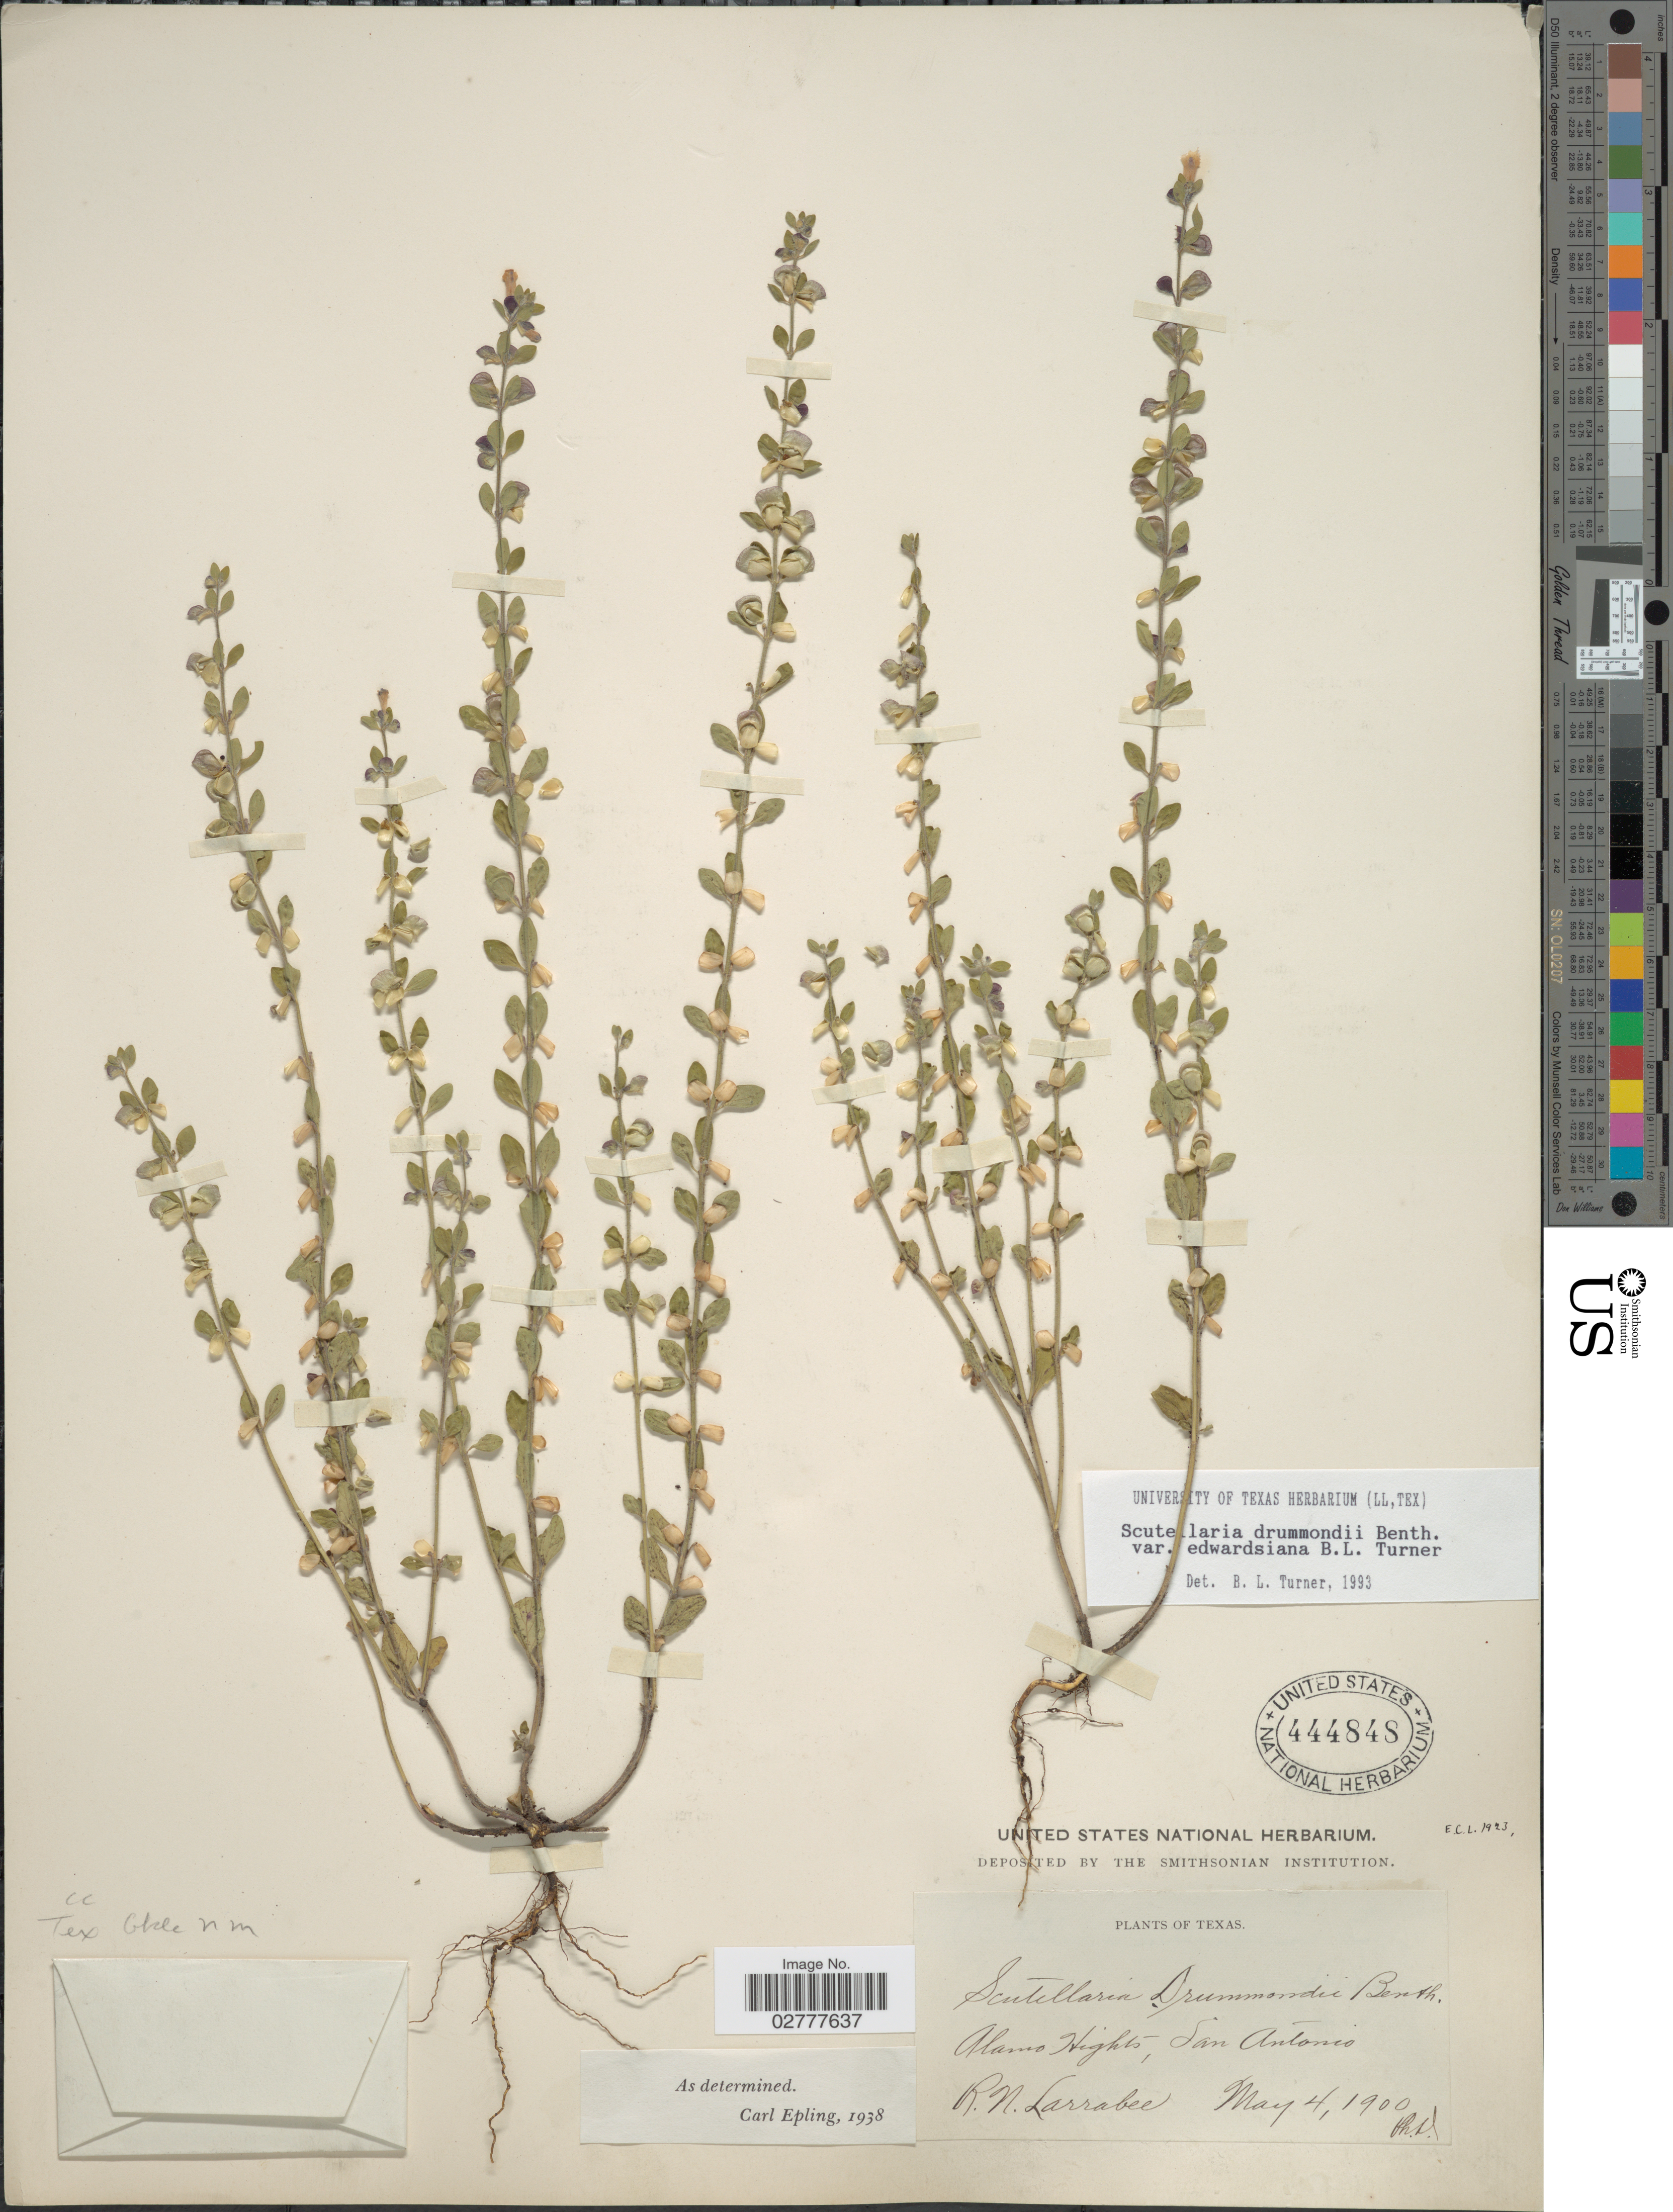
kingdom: Plantae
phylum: Tracheophyta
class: Magnoliopsida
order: Lamiales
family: Lamiaceae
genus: Scutellaria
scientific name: Scutellaria drummondii var. edwardsiana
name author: Benth.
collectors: R. Larrabee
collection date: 1900-05-04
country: United States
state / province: Texas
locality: Alamo Hights, San Antonio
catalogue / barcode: US 444848